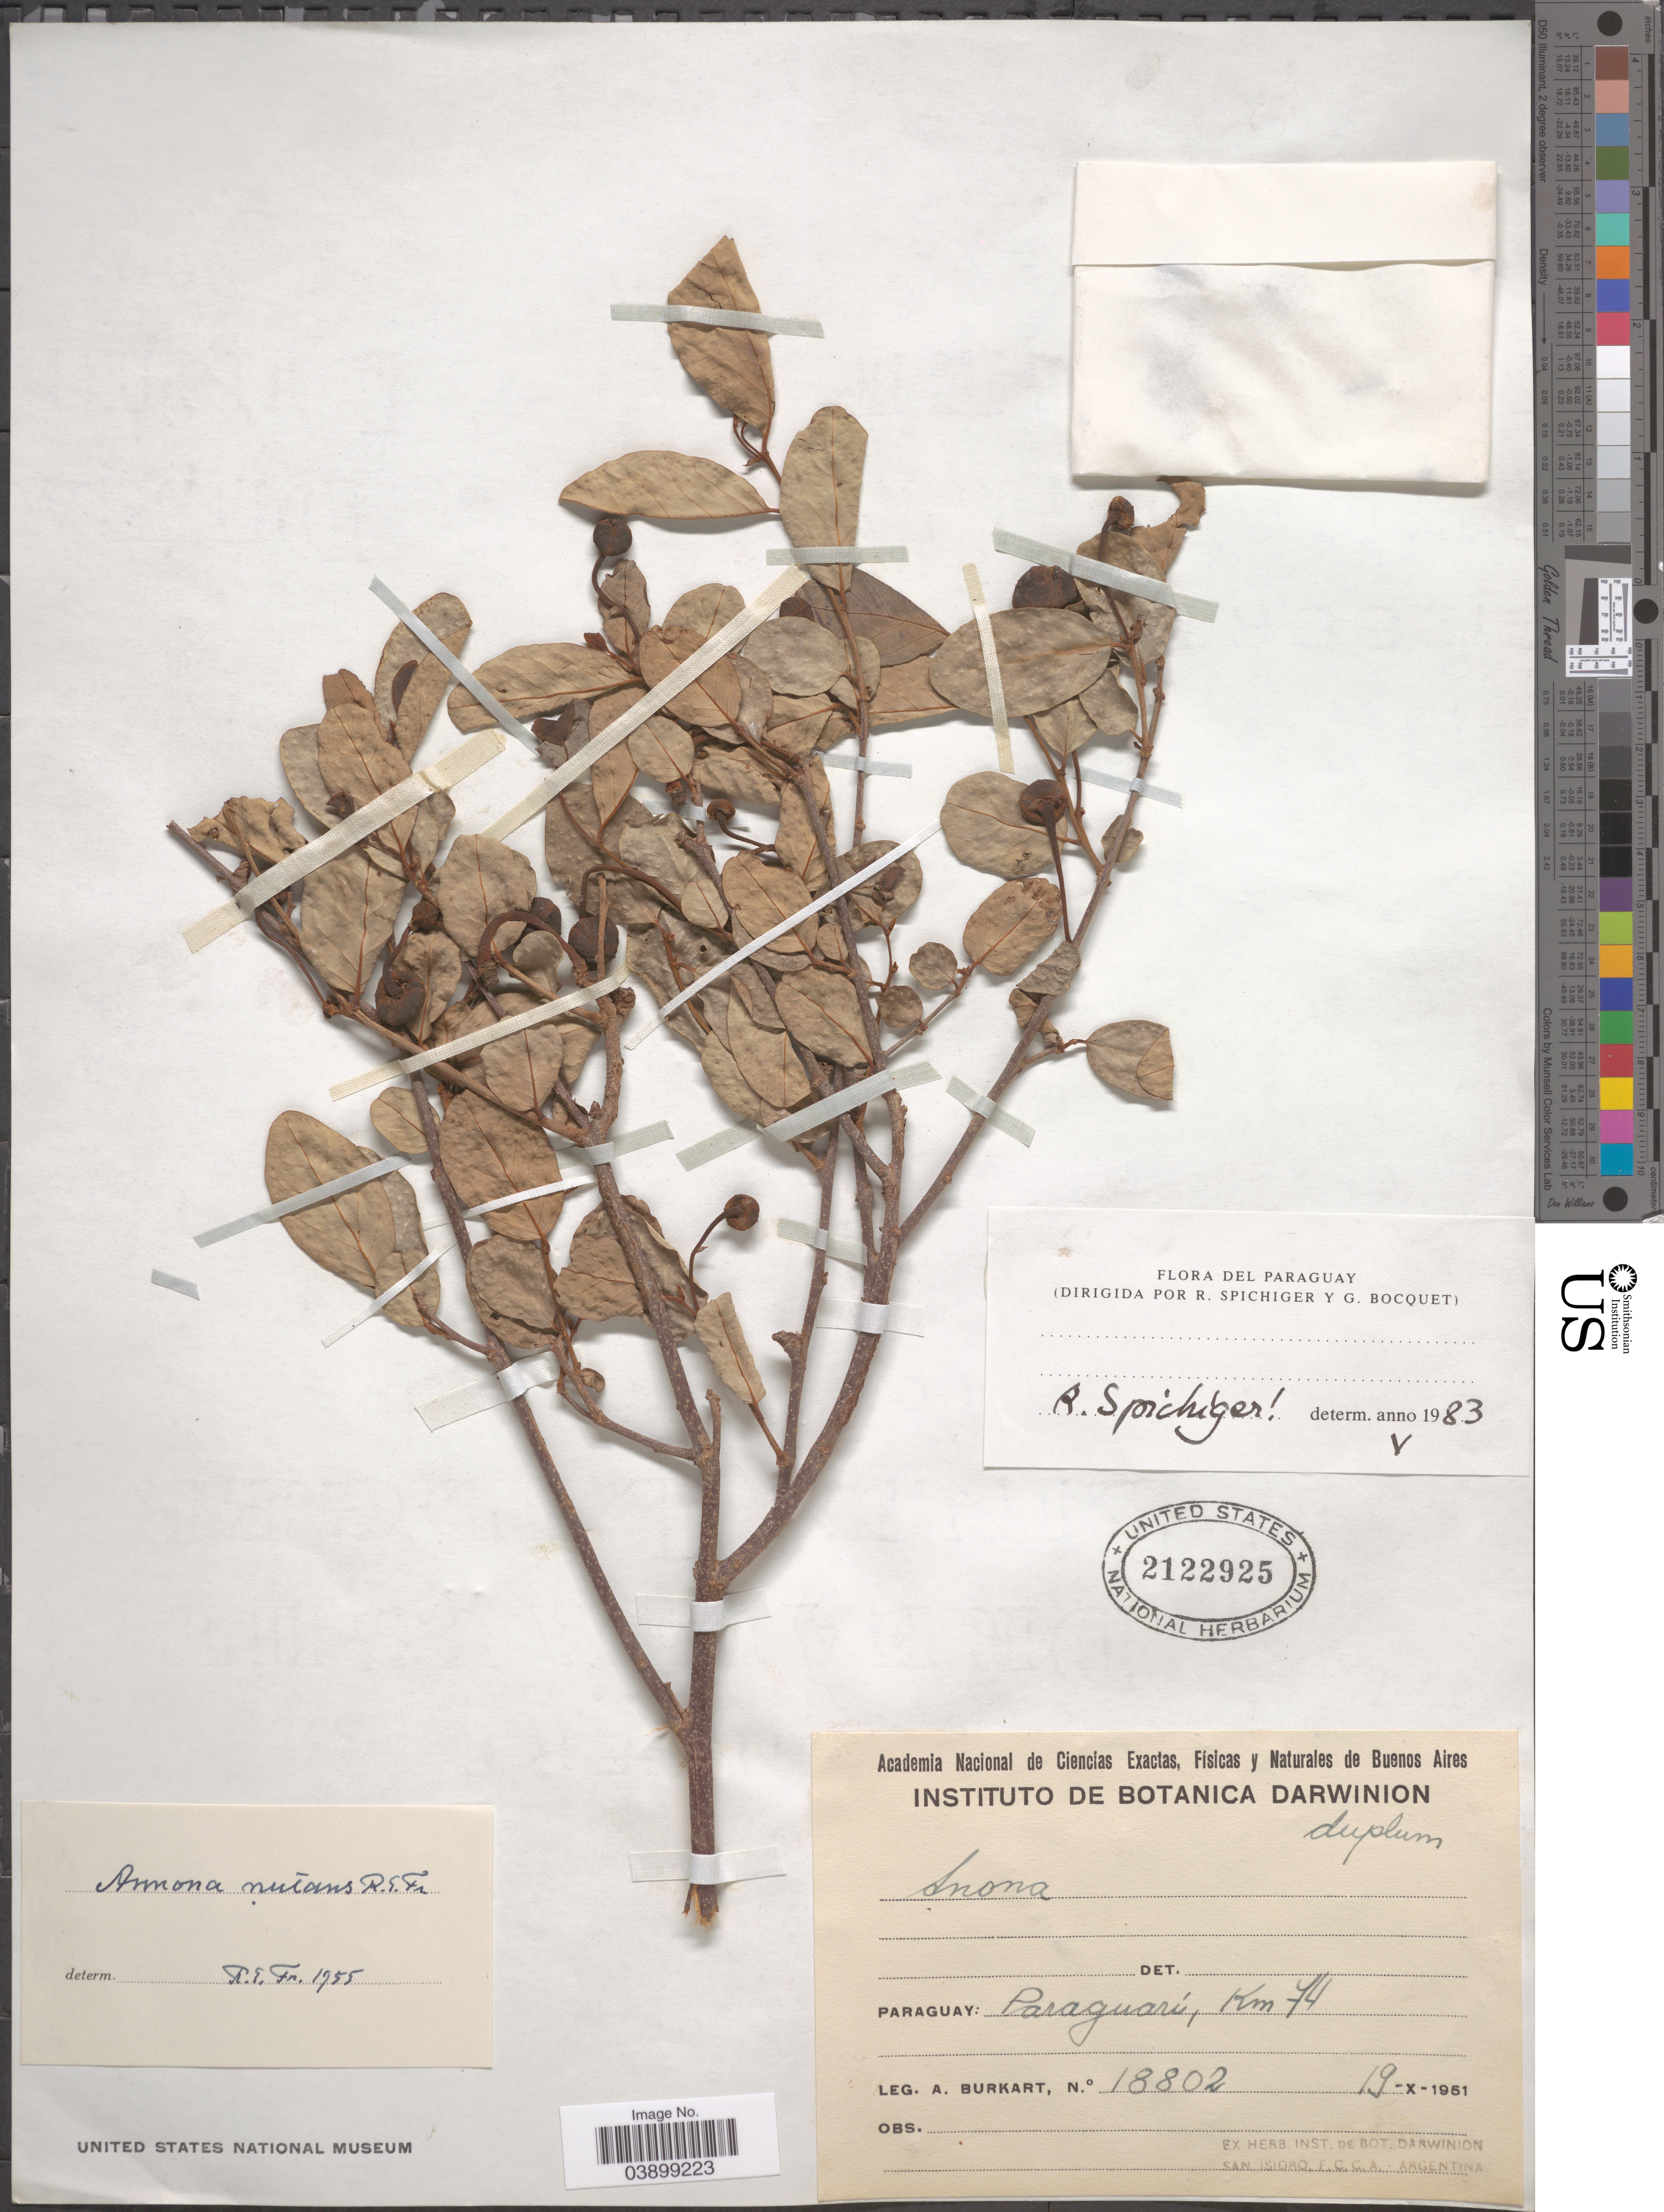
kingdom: Plantae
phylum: Tracheophyta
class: Magnoliopsida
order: Magnoliales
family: Annonaceae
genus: Annona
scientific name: Annona nutans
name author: R.E. Fr.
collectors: A. E. Burkart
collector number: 18802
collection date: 1951-10-19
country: Paraguay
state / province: Paraguari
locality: Km 74.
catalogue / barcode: US 2122925